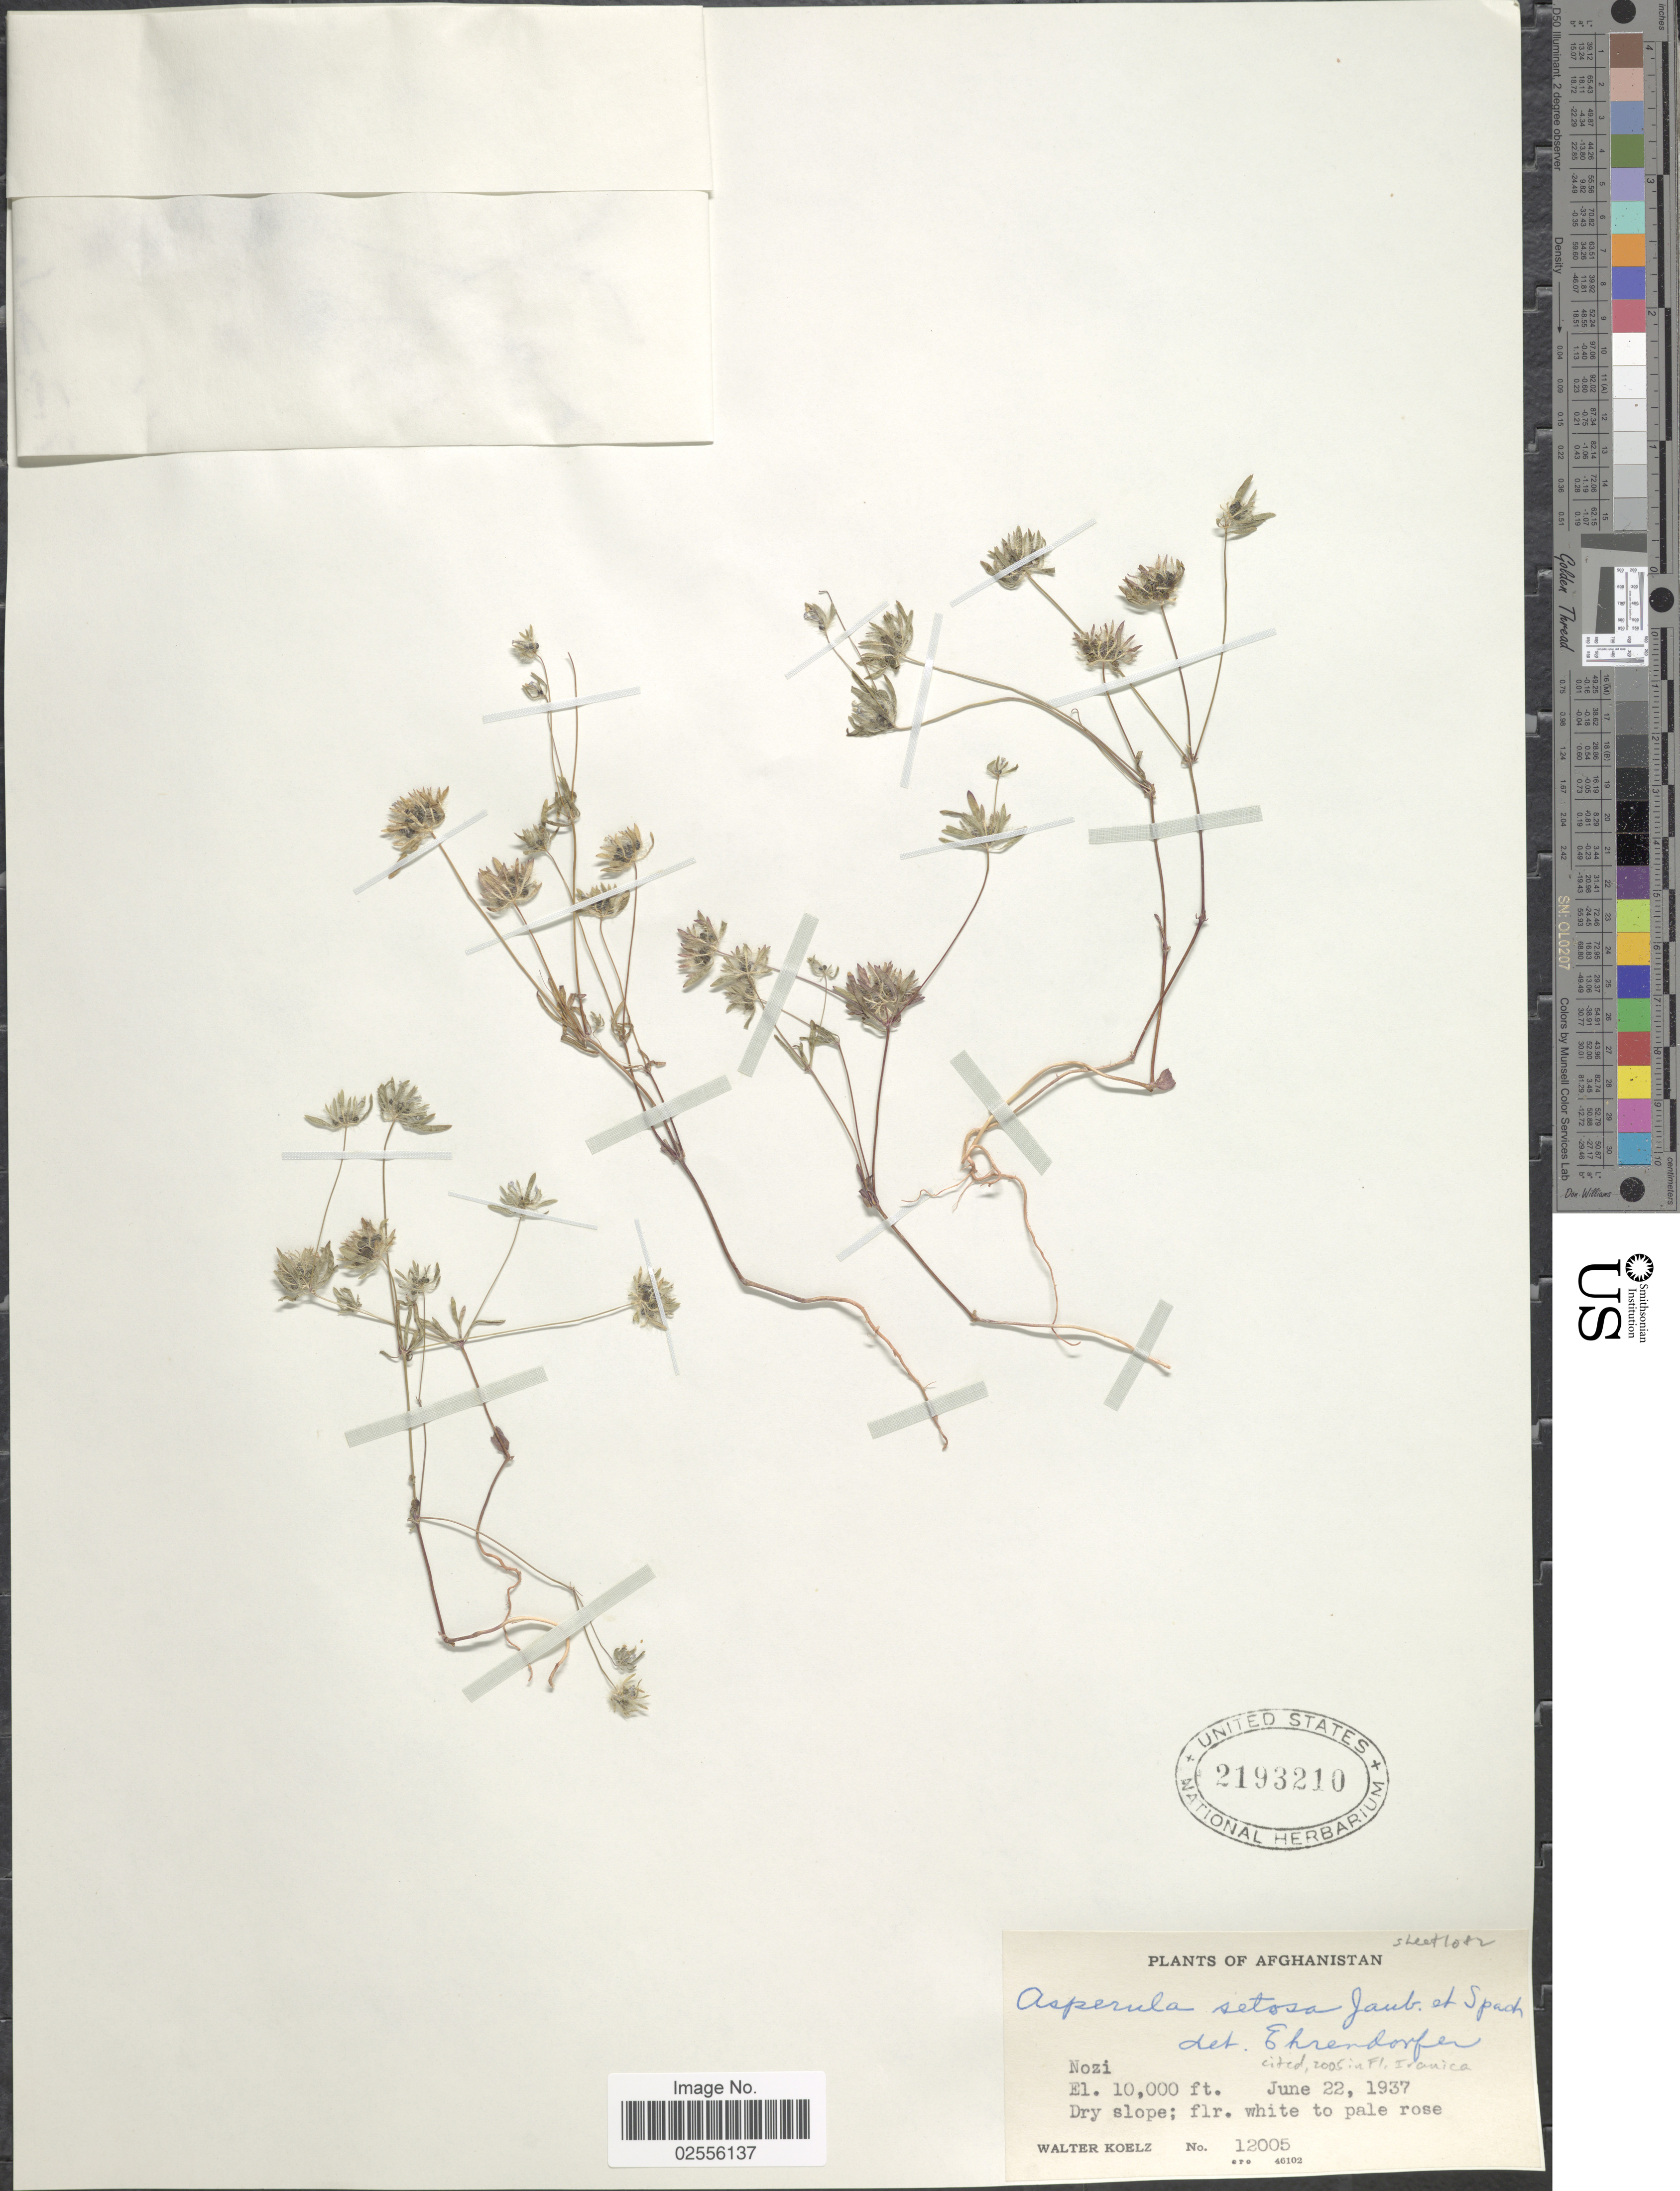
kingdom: Plantae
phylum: Tracheophyta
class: Magnoliopsida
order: Gentianales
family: Rubiaceae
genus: Asperula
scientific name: Asperula setosa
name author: Jaub. & Spach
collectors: W. N. Koelz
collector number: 12005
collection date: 1937-06-22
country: Afghanistan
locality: Nozi, dry slope.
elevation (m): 3048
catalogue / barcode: US 2193210